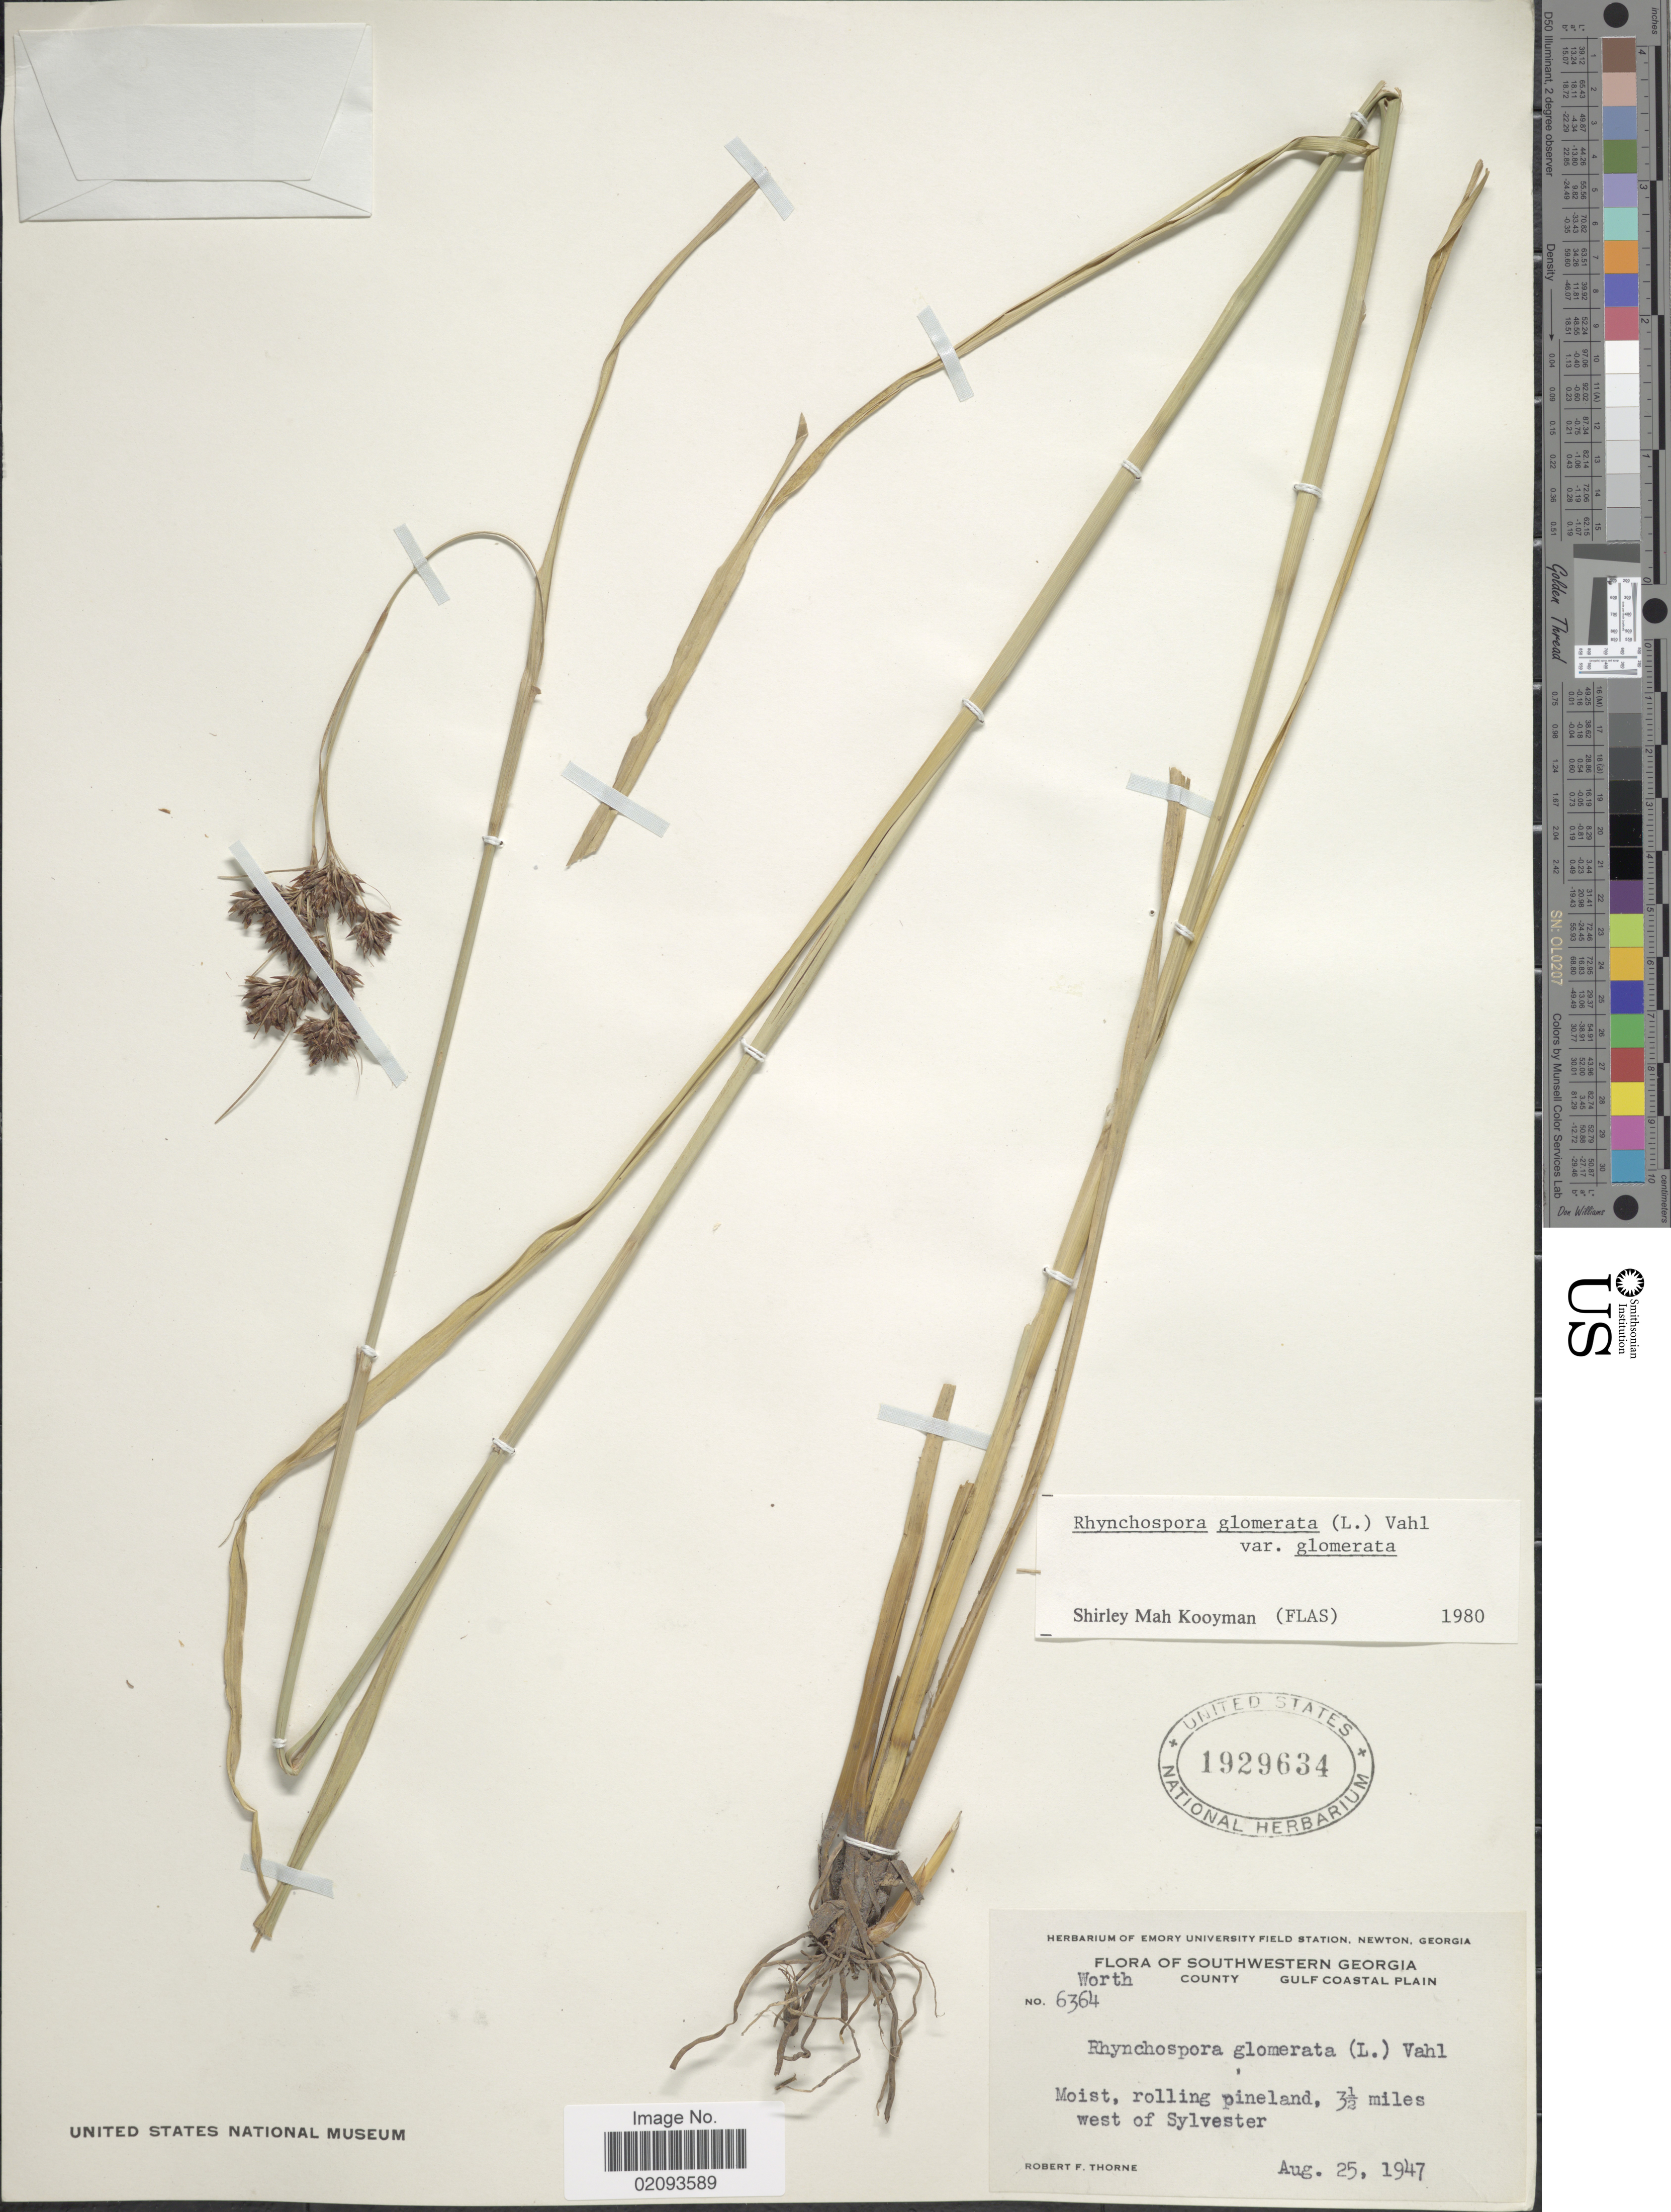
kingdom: Plantae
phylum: Tracheophyta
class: Liliopsida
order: Poales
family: Cyperaceae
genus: Rhynchospora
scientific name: Rhynchospora glomerata var. glomerata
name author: (L.) Vahl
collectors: R. F. Thorne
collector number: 6364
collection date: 1947-08-25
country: United States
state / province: Georgia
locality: Southwestern Georgia. Worth County. Gulf Coastal Plain. Moist, rolling pineland, 3½ miles west of Sylvester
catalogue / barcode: US 1929634